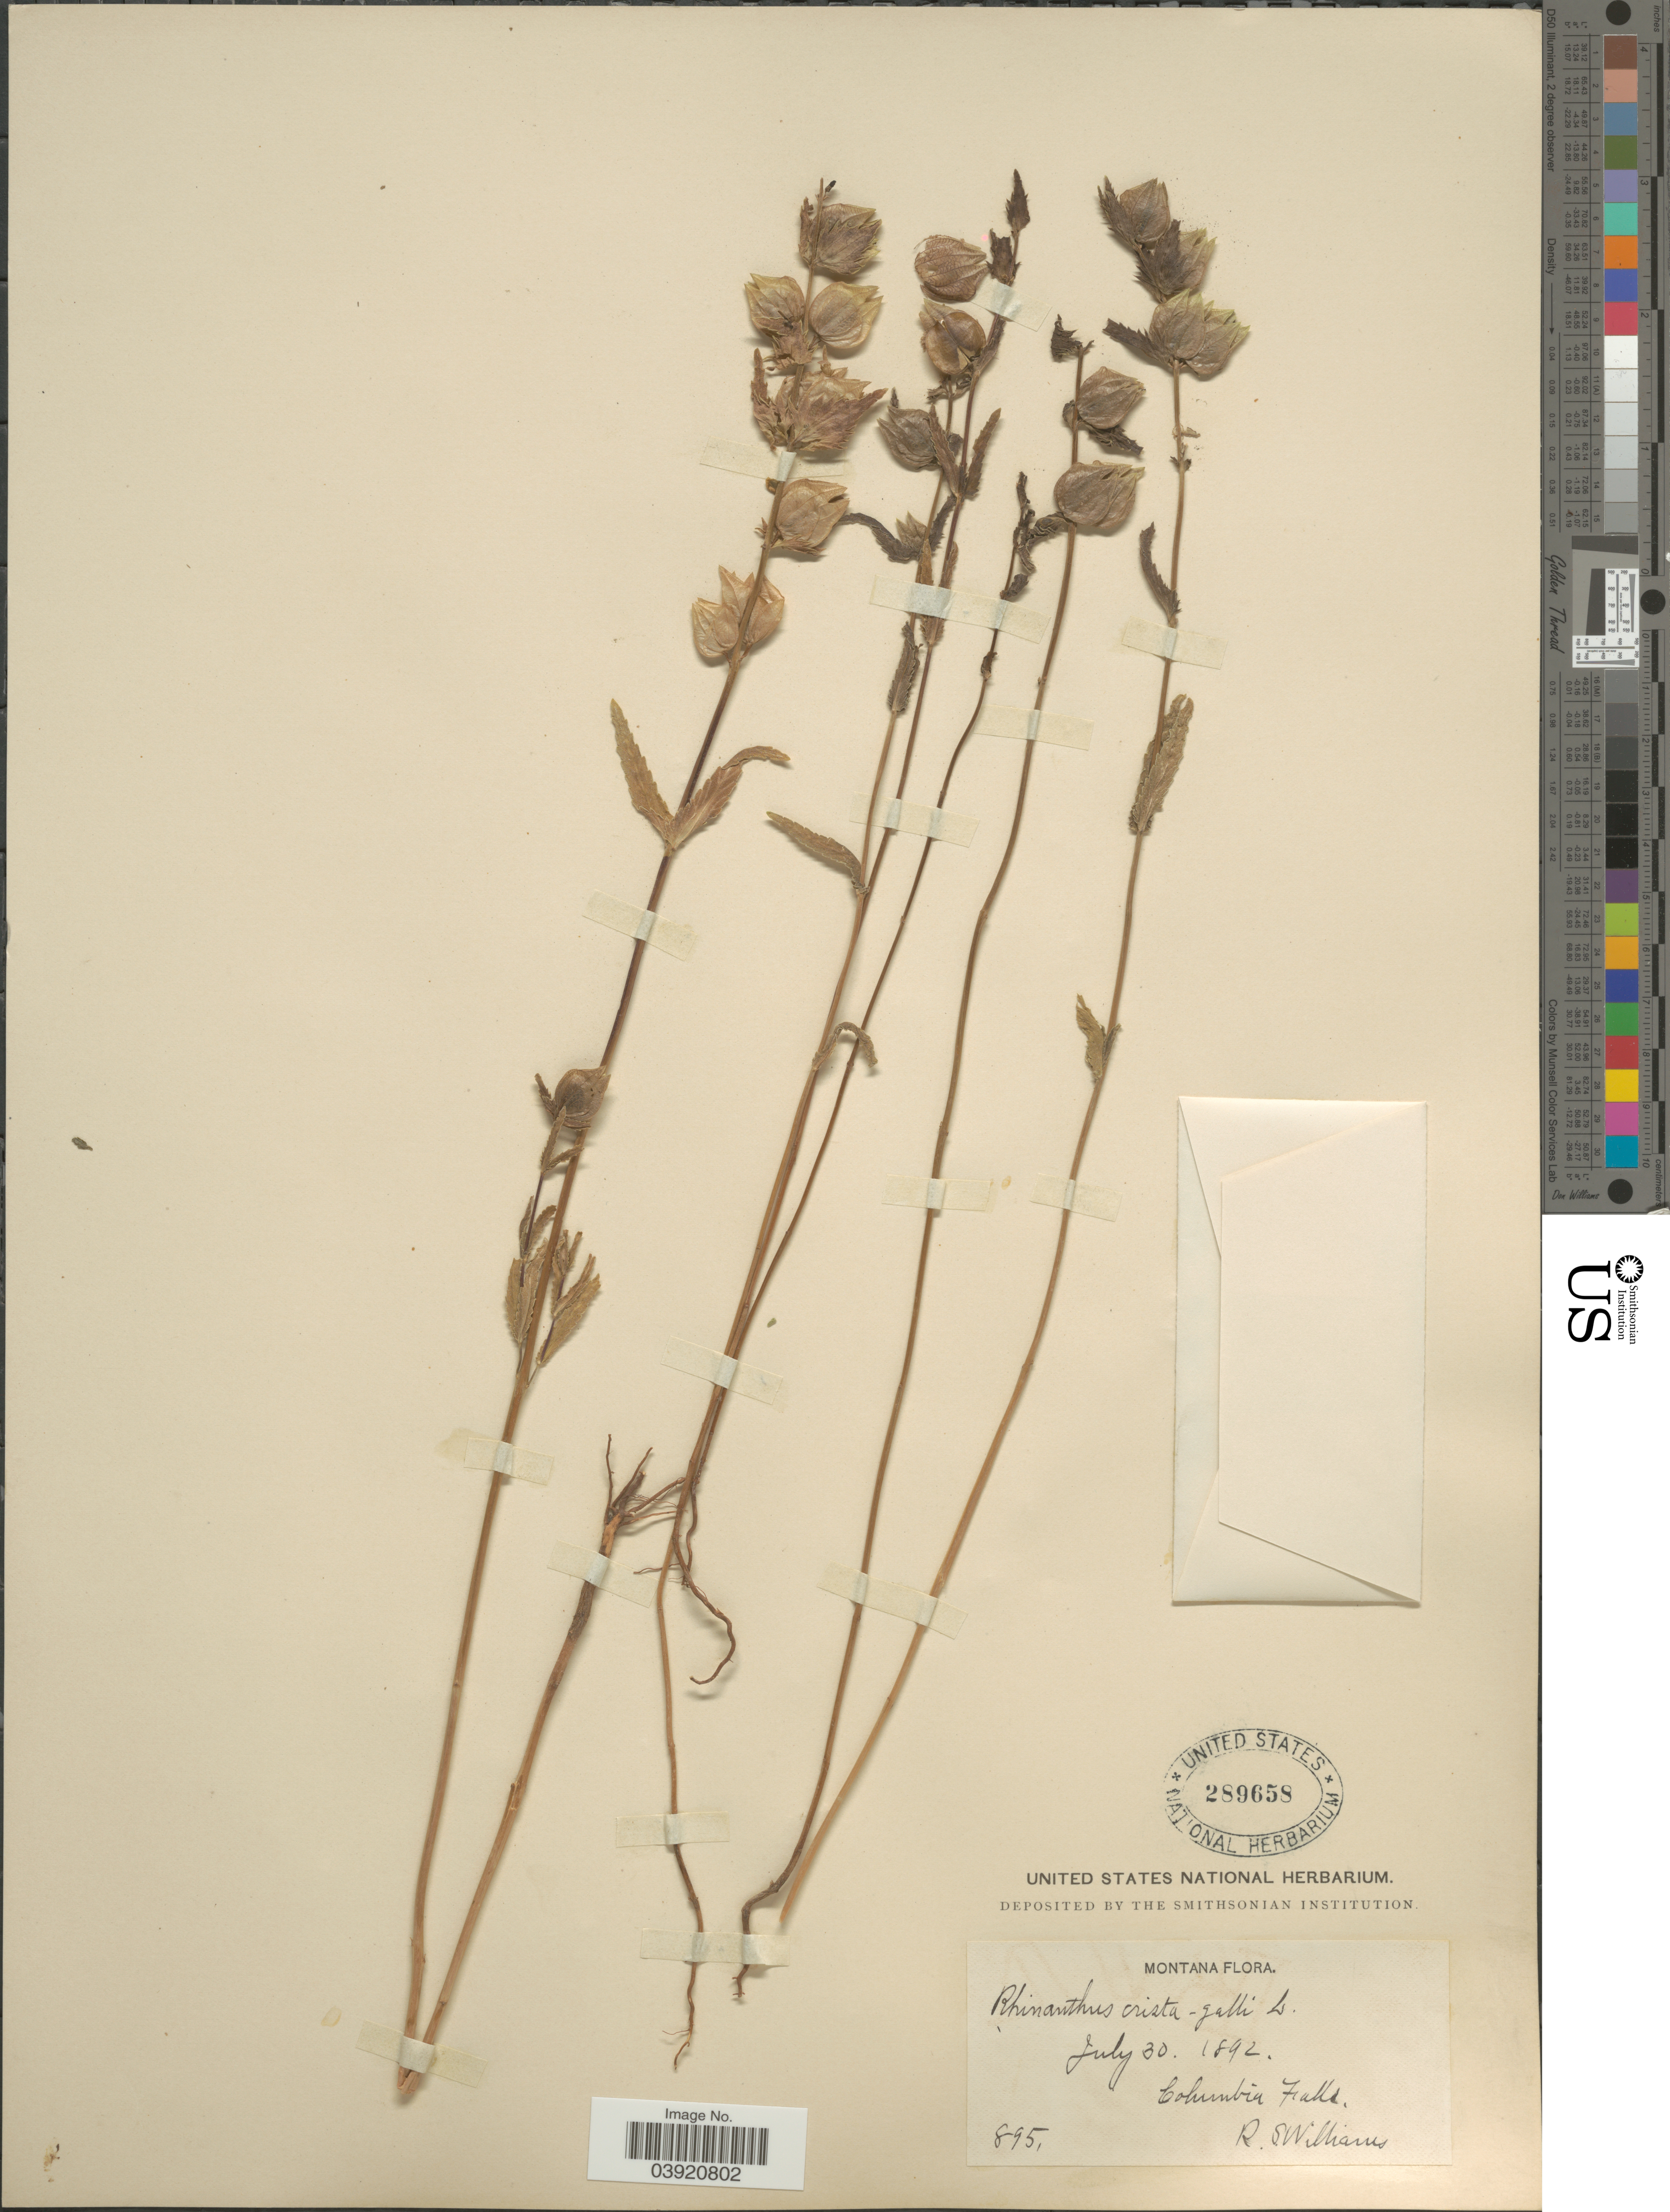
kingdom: Plantae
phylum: Tracheophyta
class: Magnoliopsida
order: Lamiales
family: Orobanchaceae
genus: Rhinanthus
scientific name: Rhinanthus crista-galli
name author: L.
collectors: R. S. Williams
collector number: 895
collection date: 1892-07-30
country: United States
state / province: Montana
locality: Columbia Falls.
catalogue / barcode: US 289658